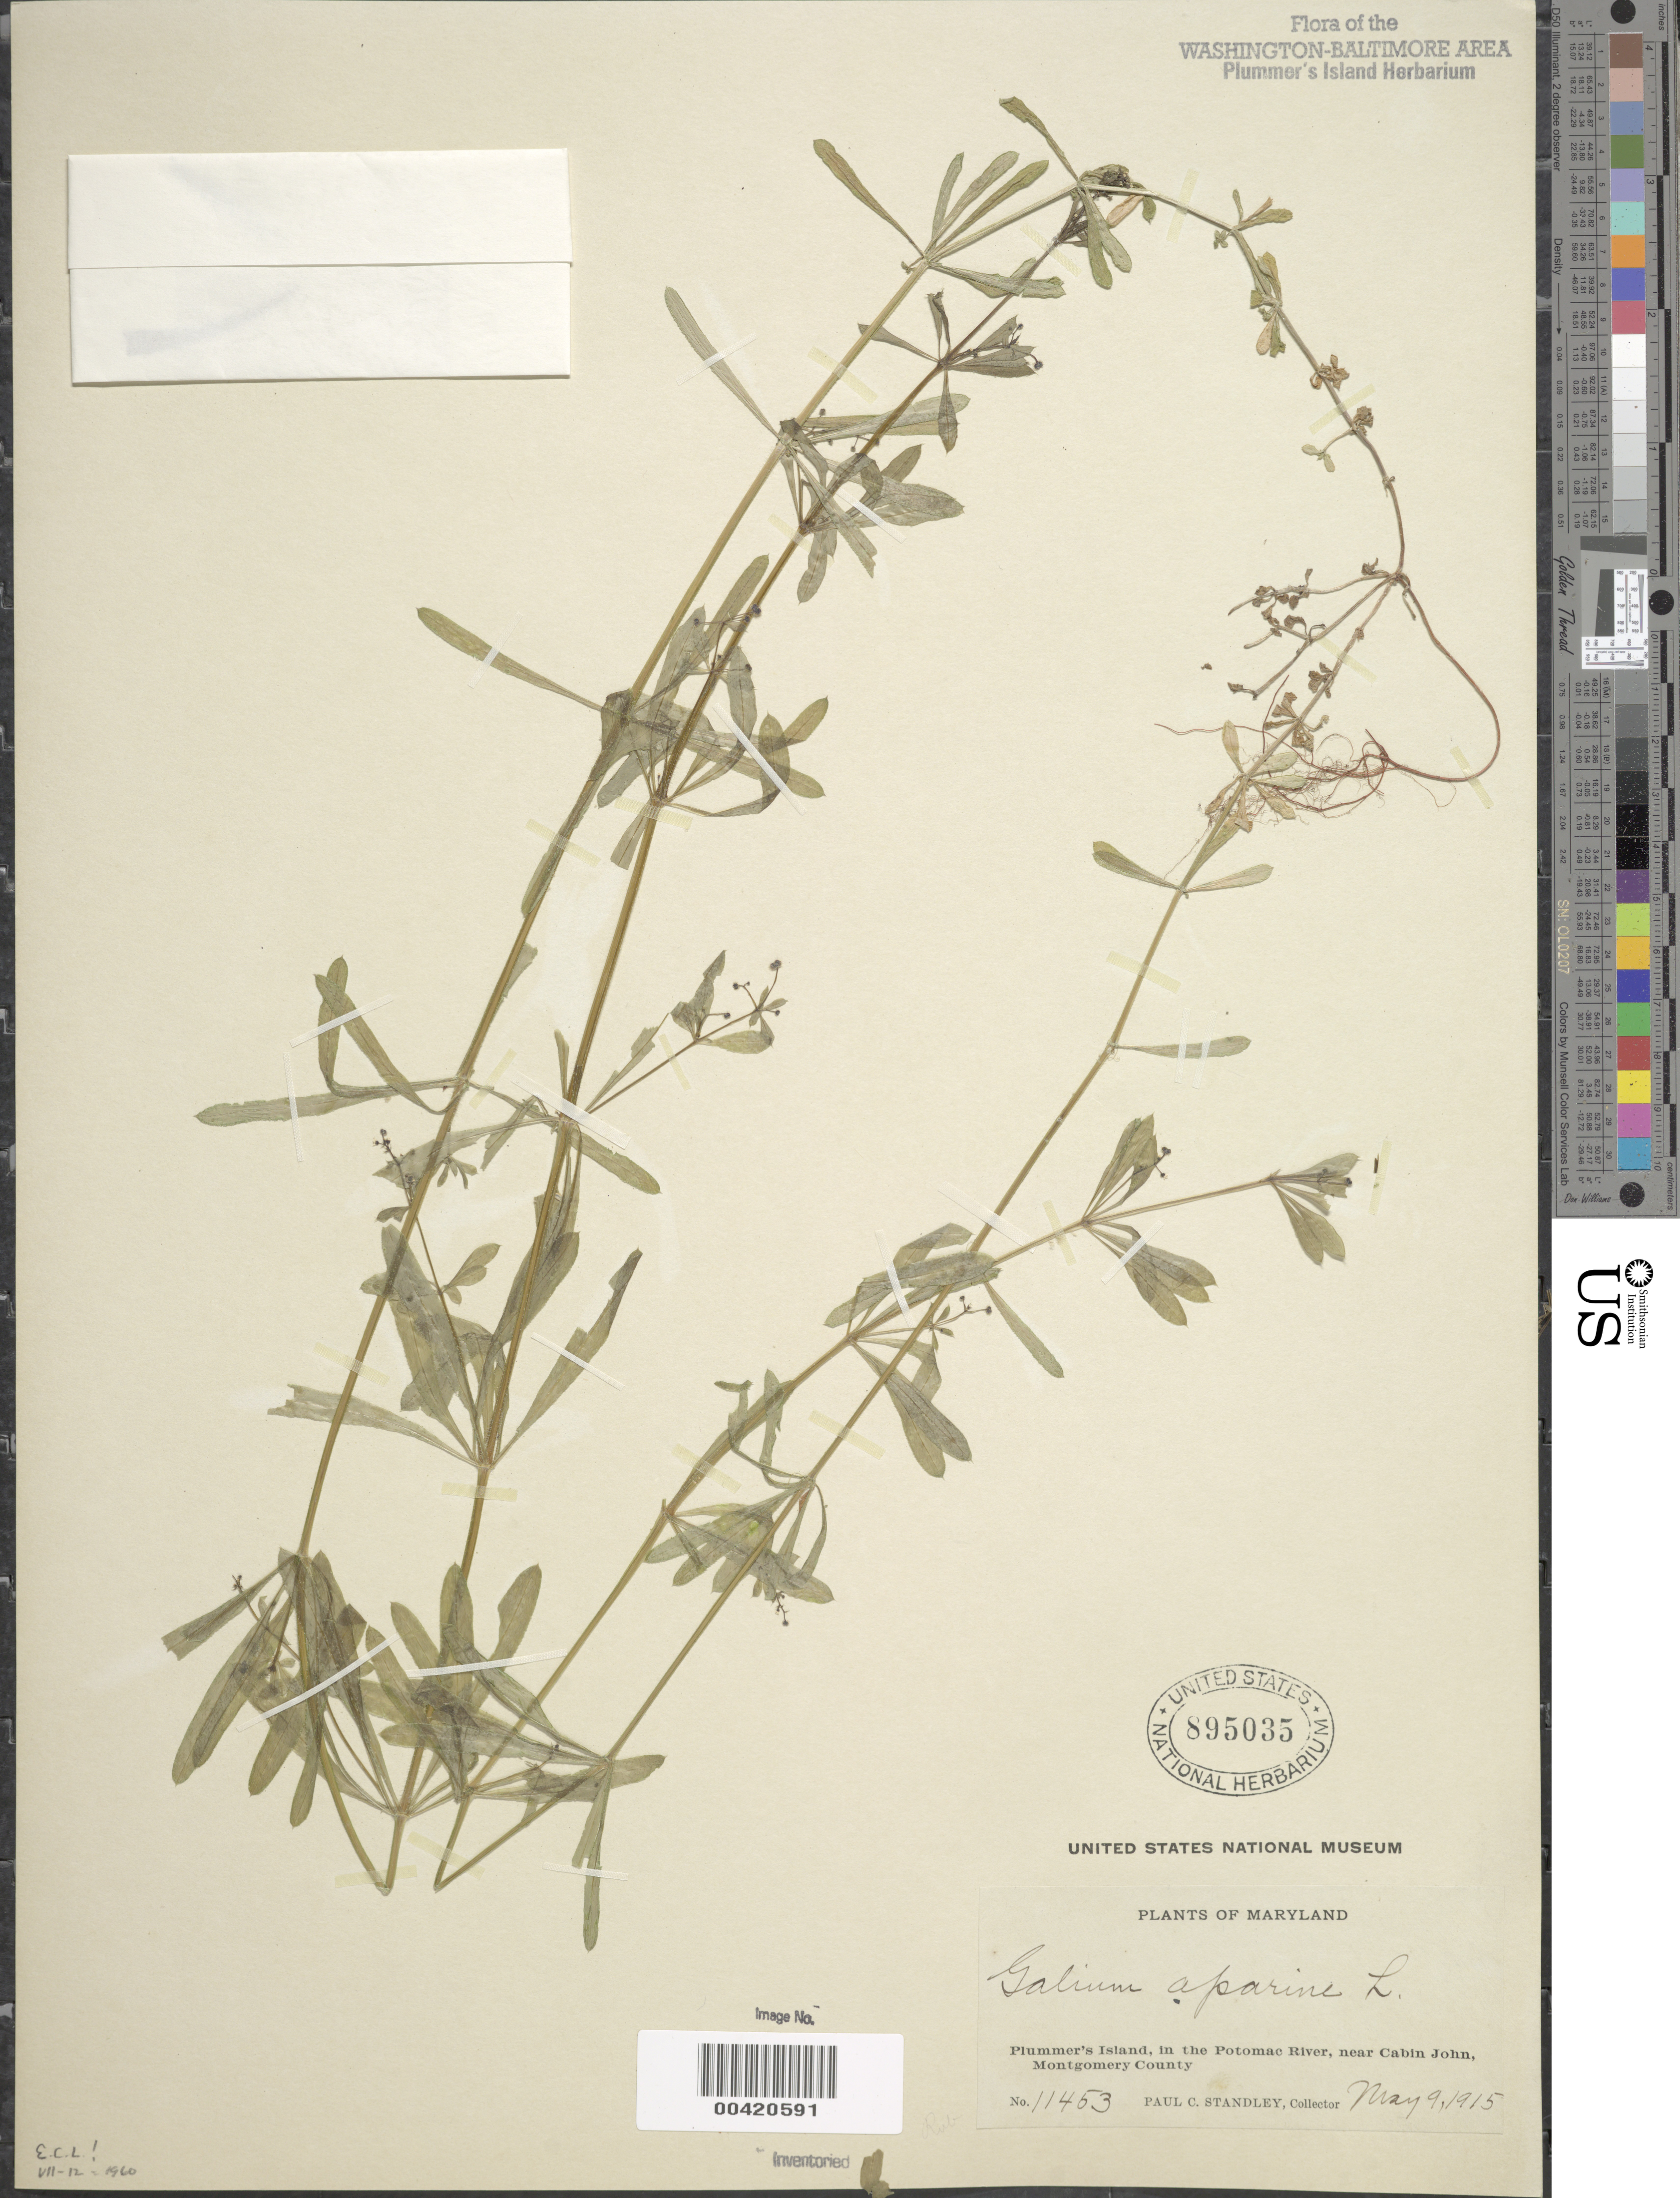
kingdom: Plantae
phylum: Tracheophyta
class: Magnoliopsida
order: Gentianales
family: Rubiaceae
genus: Galium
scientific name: Galium aparine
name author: L.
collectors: P. C. Standley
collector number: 11453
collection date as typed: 09 May 1915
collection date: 1915-05-09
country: United States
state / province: Maryland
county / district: Montgomery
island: Plummers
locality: Plummer's Island C. & O. Canal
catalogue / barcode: US 895035